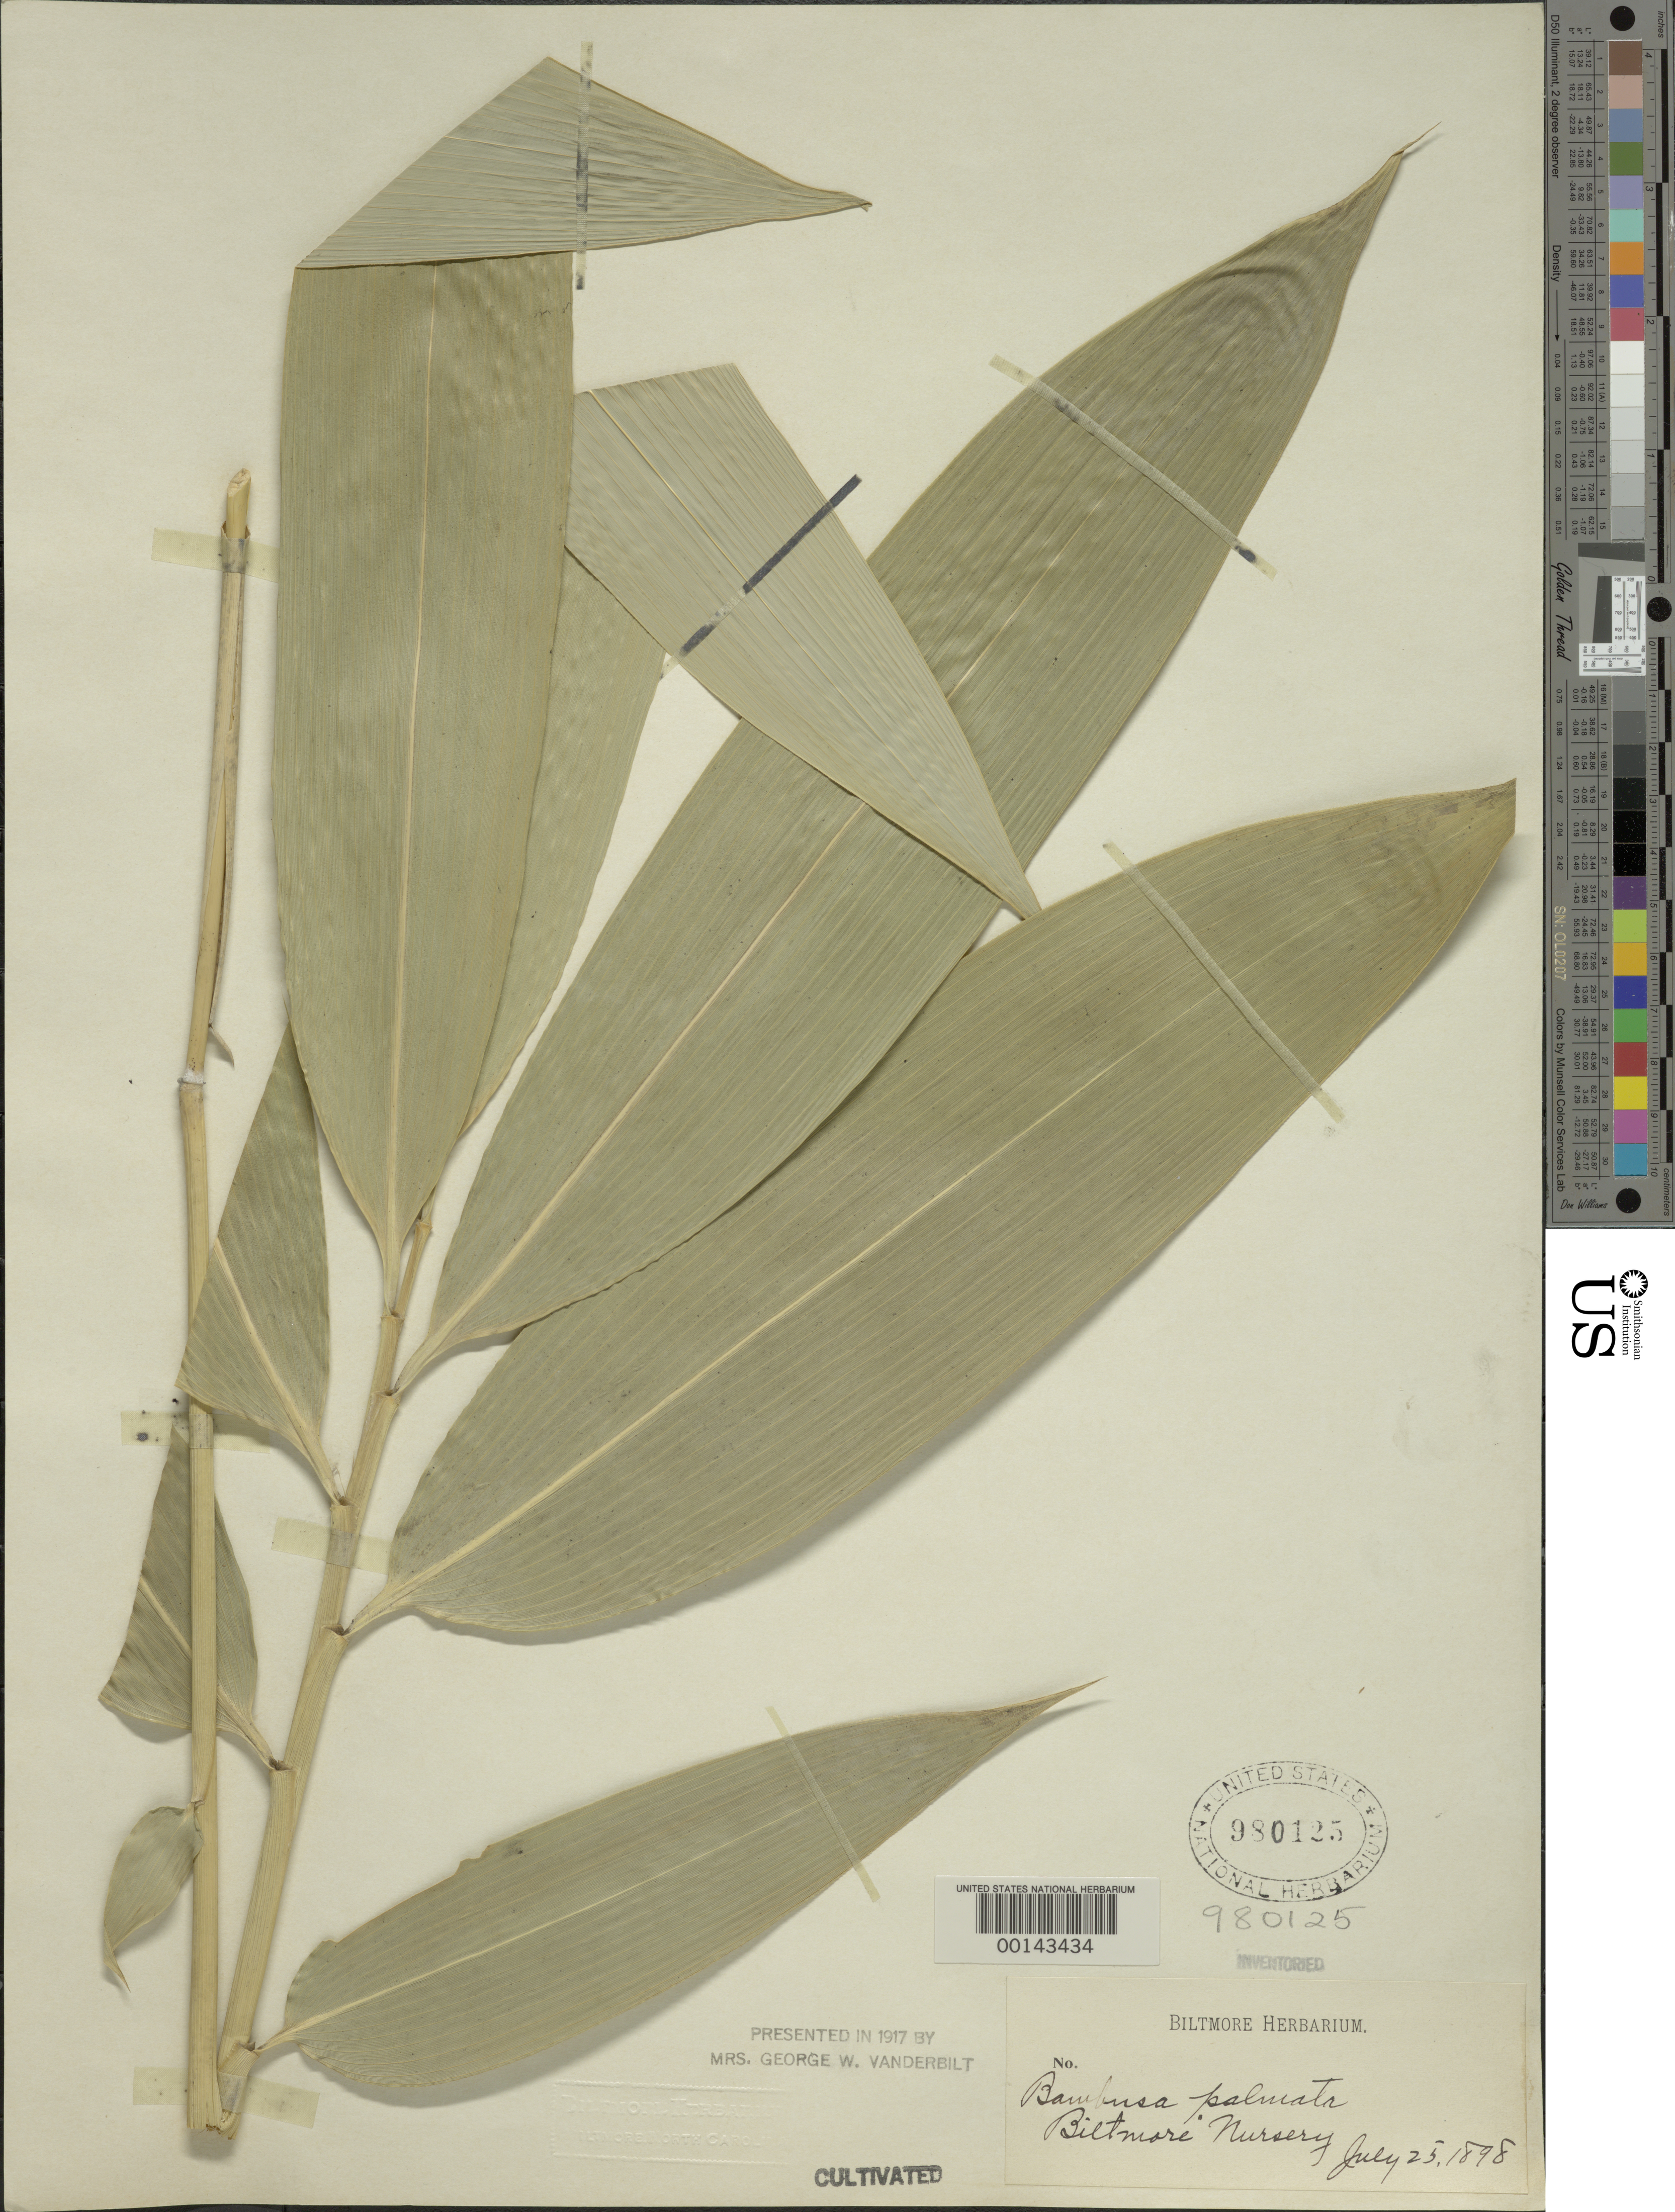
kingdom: Plantae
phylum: Tracheophyta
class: Liliopsida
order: Poales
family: Poaceae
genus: Sasa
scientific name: Sasa palmata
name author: (hort. ex Burb.) E.G. Camus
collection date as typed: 25 Jul 1898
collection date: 1898-07-25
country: United States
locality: Biltmore nursery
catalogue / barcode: US 980125